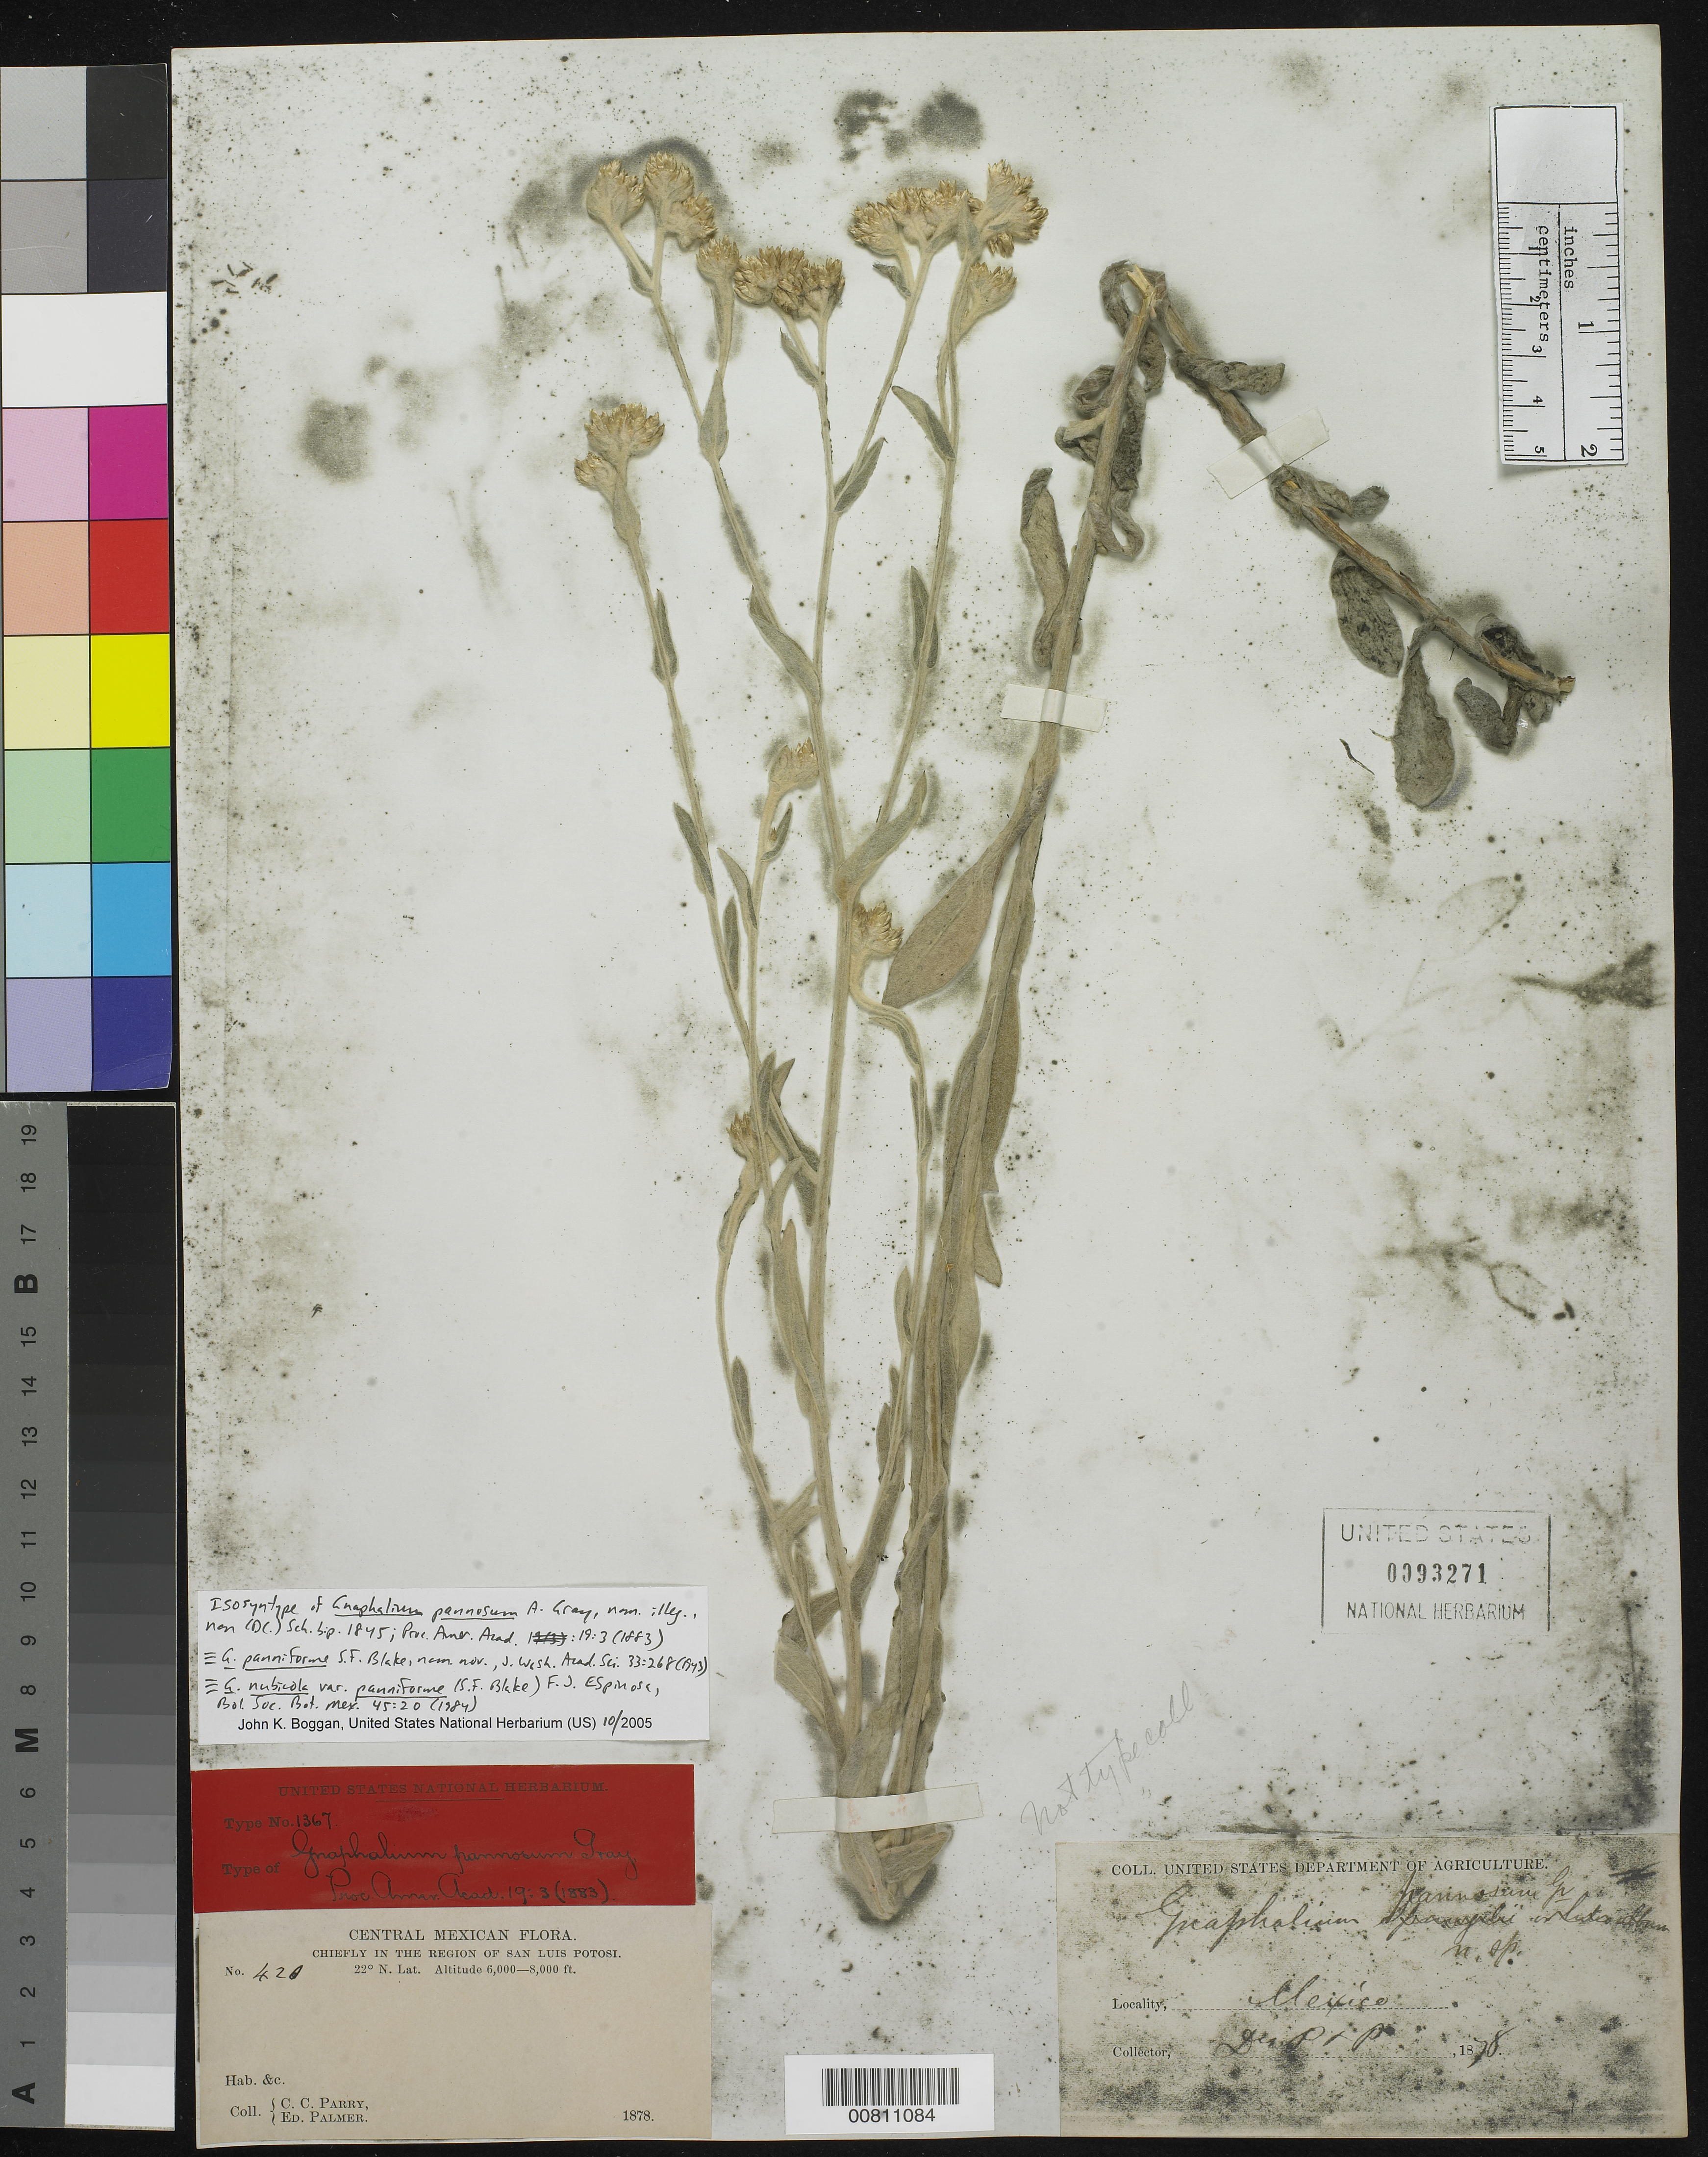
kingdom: Plantae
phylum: Tracheophyta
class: Magnoliopsida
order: Asterales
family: Asteraceae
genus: Gnaphalium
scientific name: Gnaphalium pannosum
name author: Gand.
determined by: Boggan, J. K., (US), NMNH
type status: Isosyntype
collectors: C. C. Parry & E. Palmer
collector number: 420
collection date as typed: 1878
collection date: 1878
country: Mexico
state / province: San Luis Potosí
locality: Region of San Luis Potosi, 22° N. Lat.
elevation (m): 1829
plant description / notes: Nom. illeg., non (DC.) Sch. Bip. 1845.; Also an isosyntype of G. panniforme S.F. Blake, nom. nov.; Based on G. pannosum A. Gray, nom. illeg., non (DC.) Sch. Bip. 1845.; Also an isosyntype of G. pannosum A. Gray, nom. illeg.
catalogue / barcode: US 93271